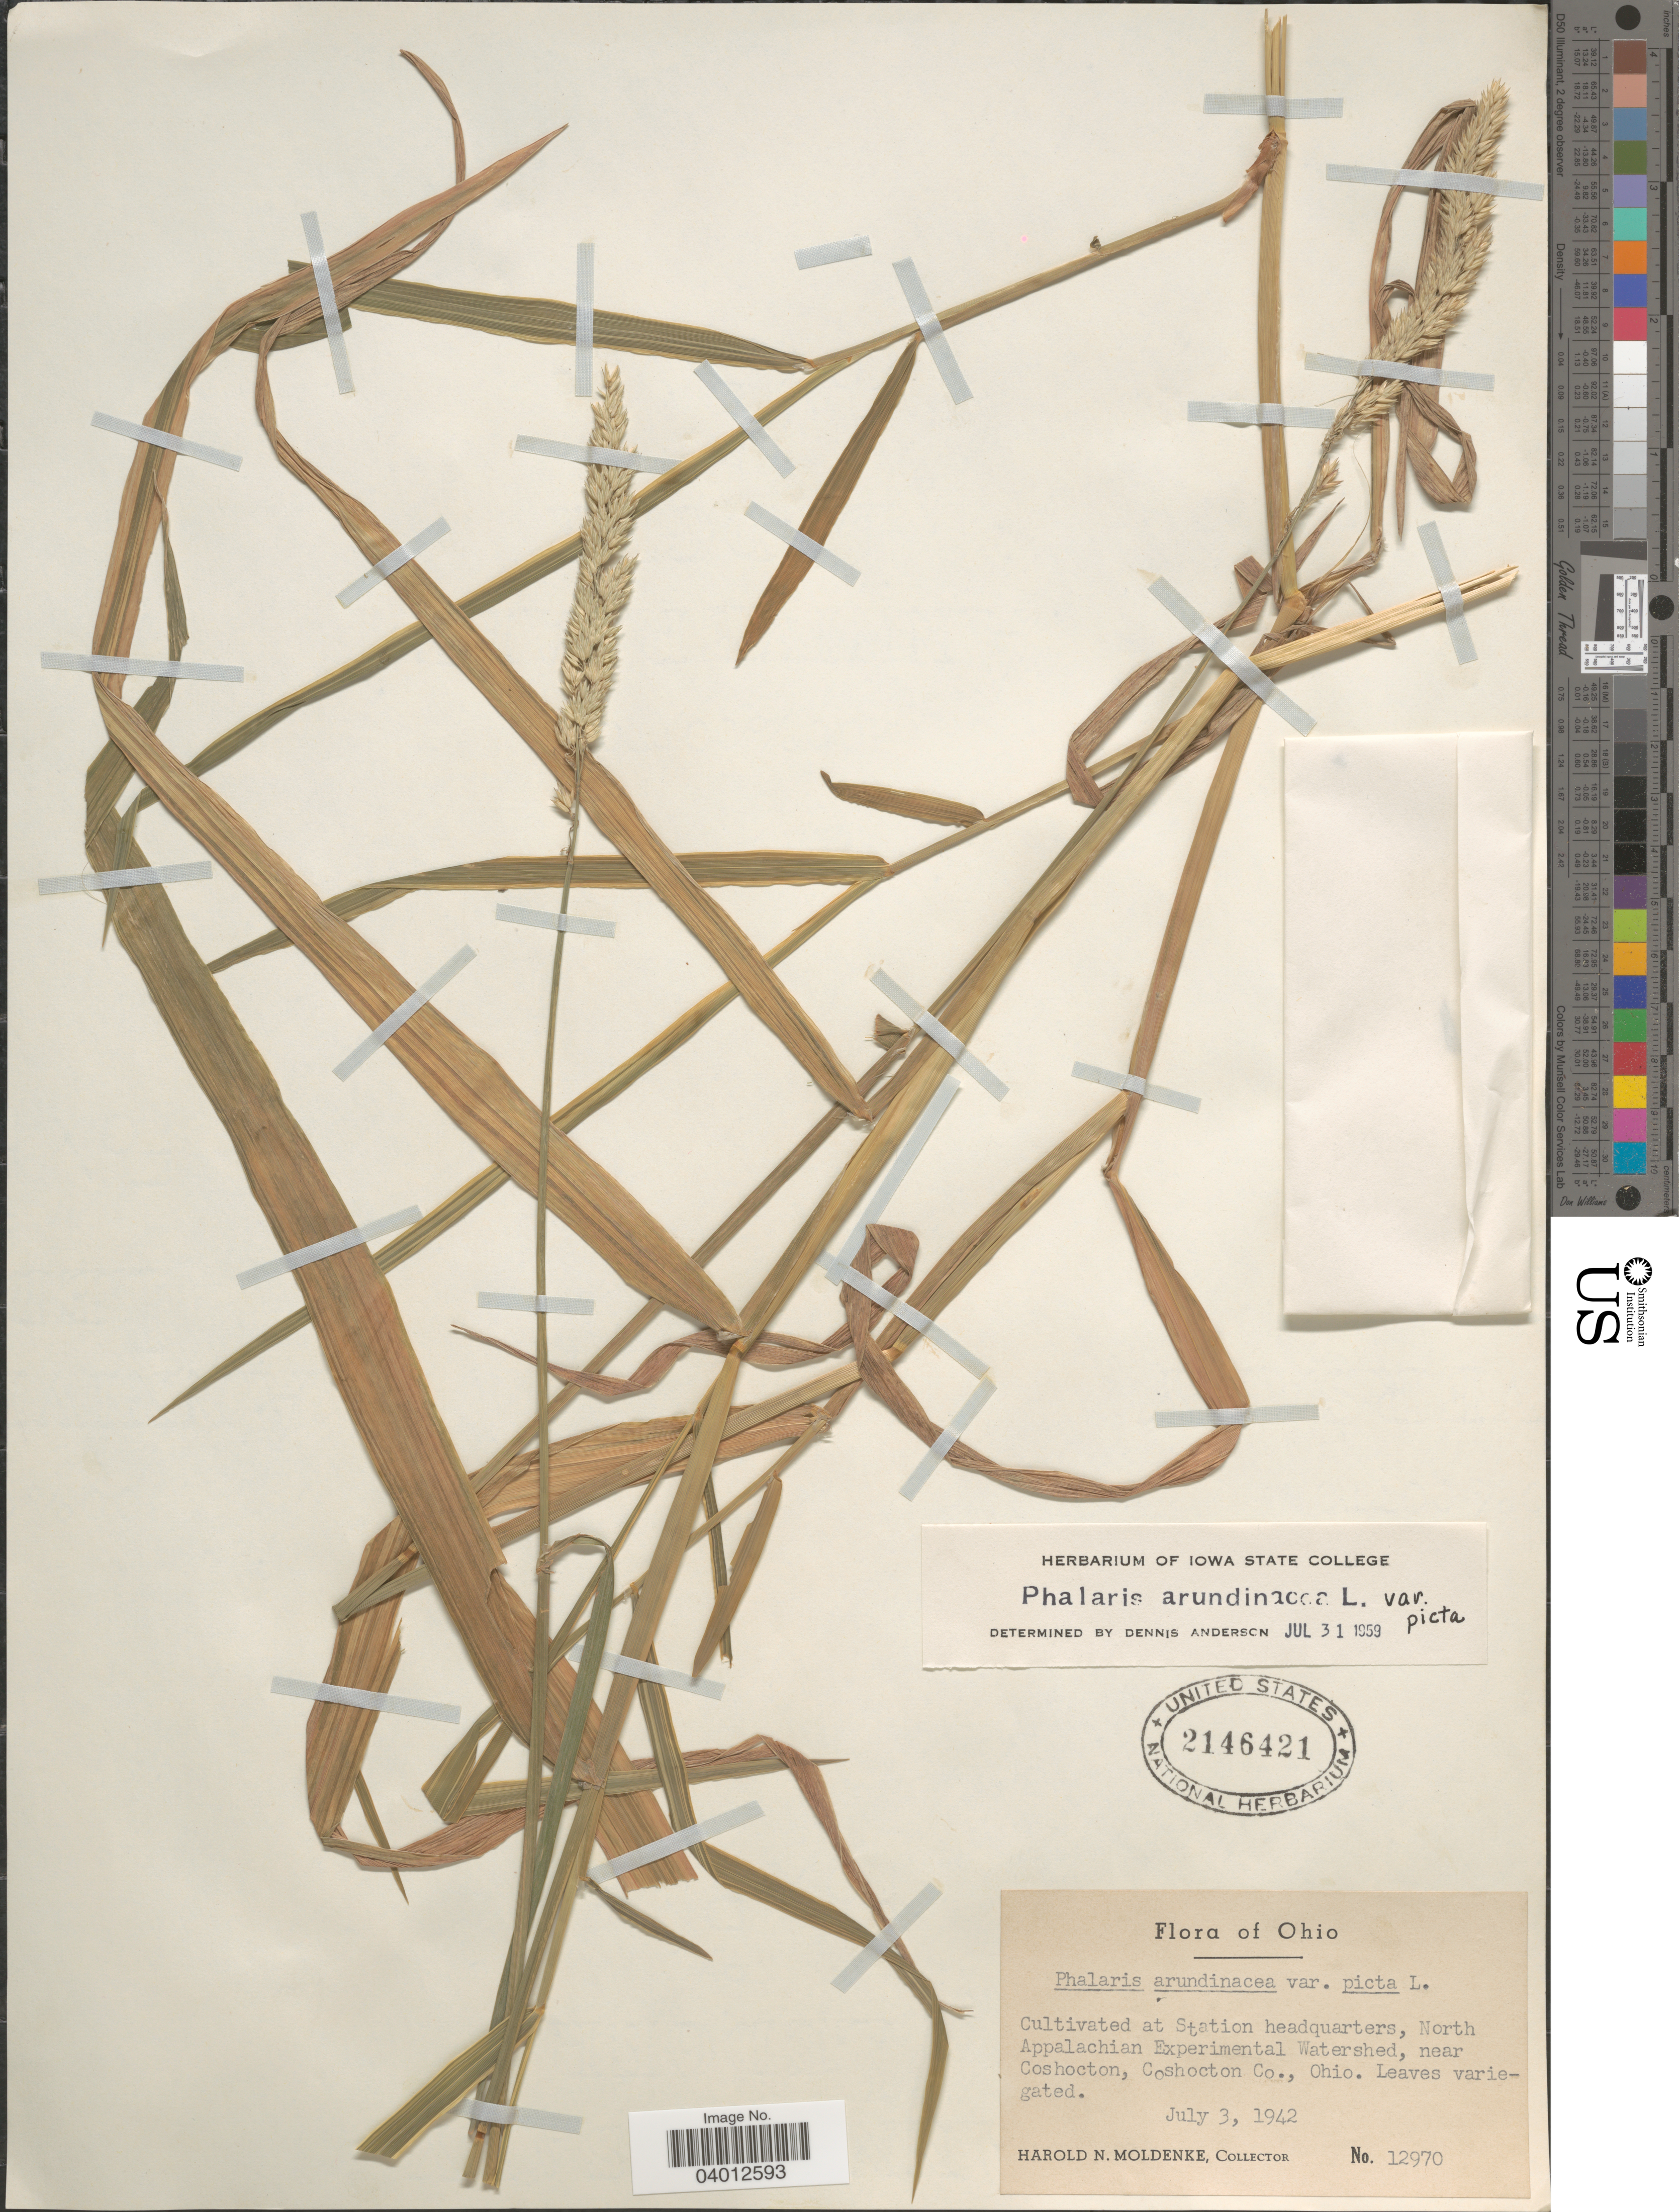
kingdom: Plantae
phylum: Tracheophyta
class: Liliopsida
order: Poales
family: Poaceae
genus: Phalaris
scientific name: Phalaris arundinacea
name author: L.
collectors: H. N. Moldenke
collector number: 12970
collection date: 1942-07-03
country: United States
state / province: Ohio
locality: Station headquarters, North Appalachian Experimental Watershed, near Coshocton, Coshocton Co.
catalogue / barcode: US 2146421